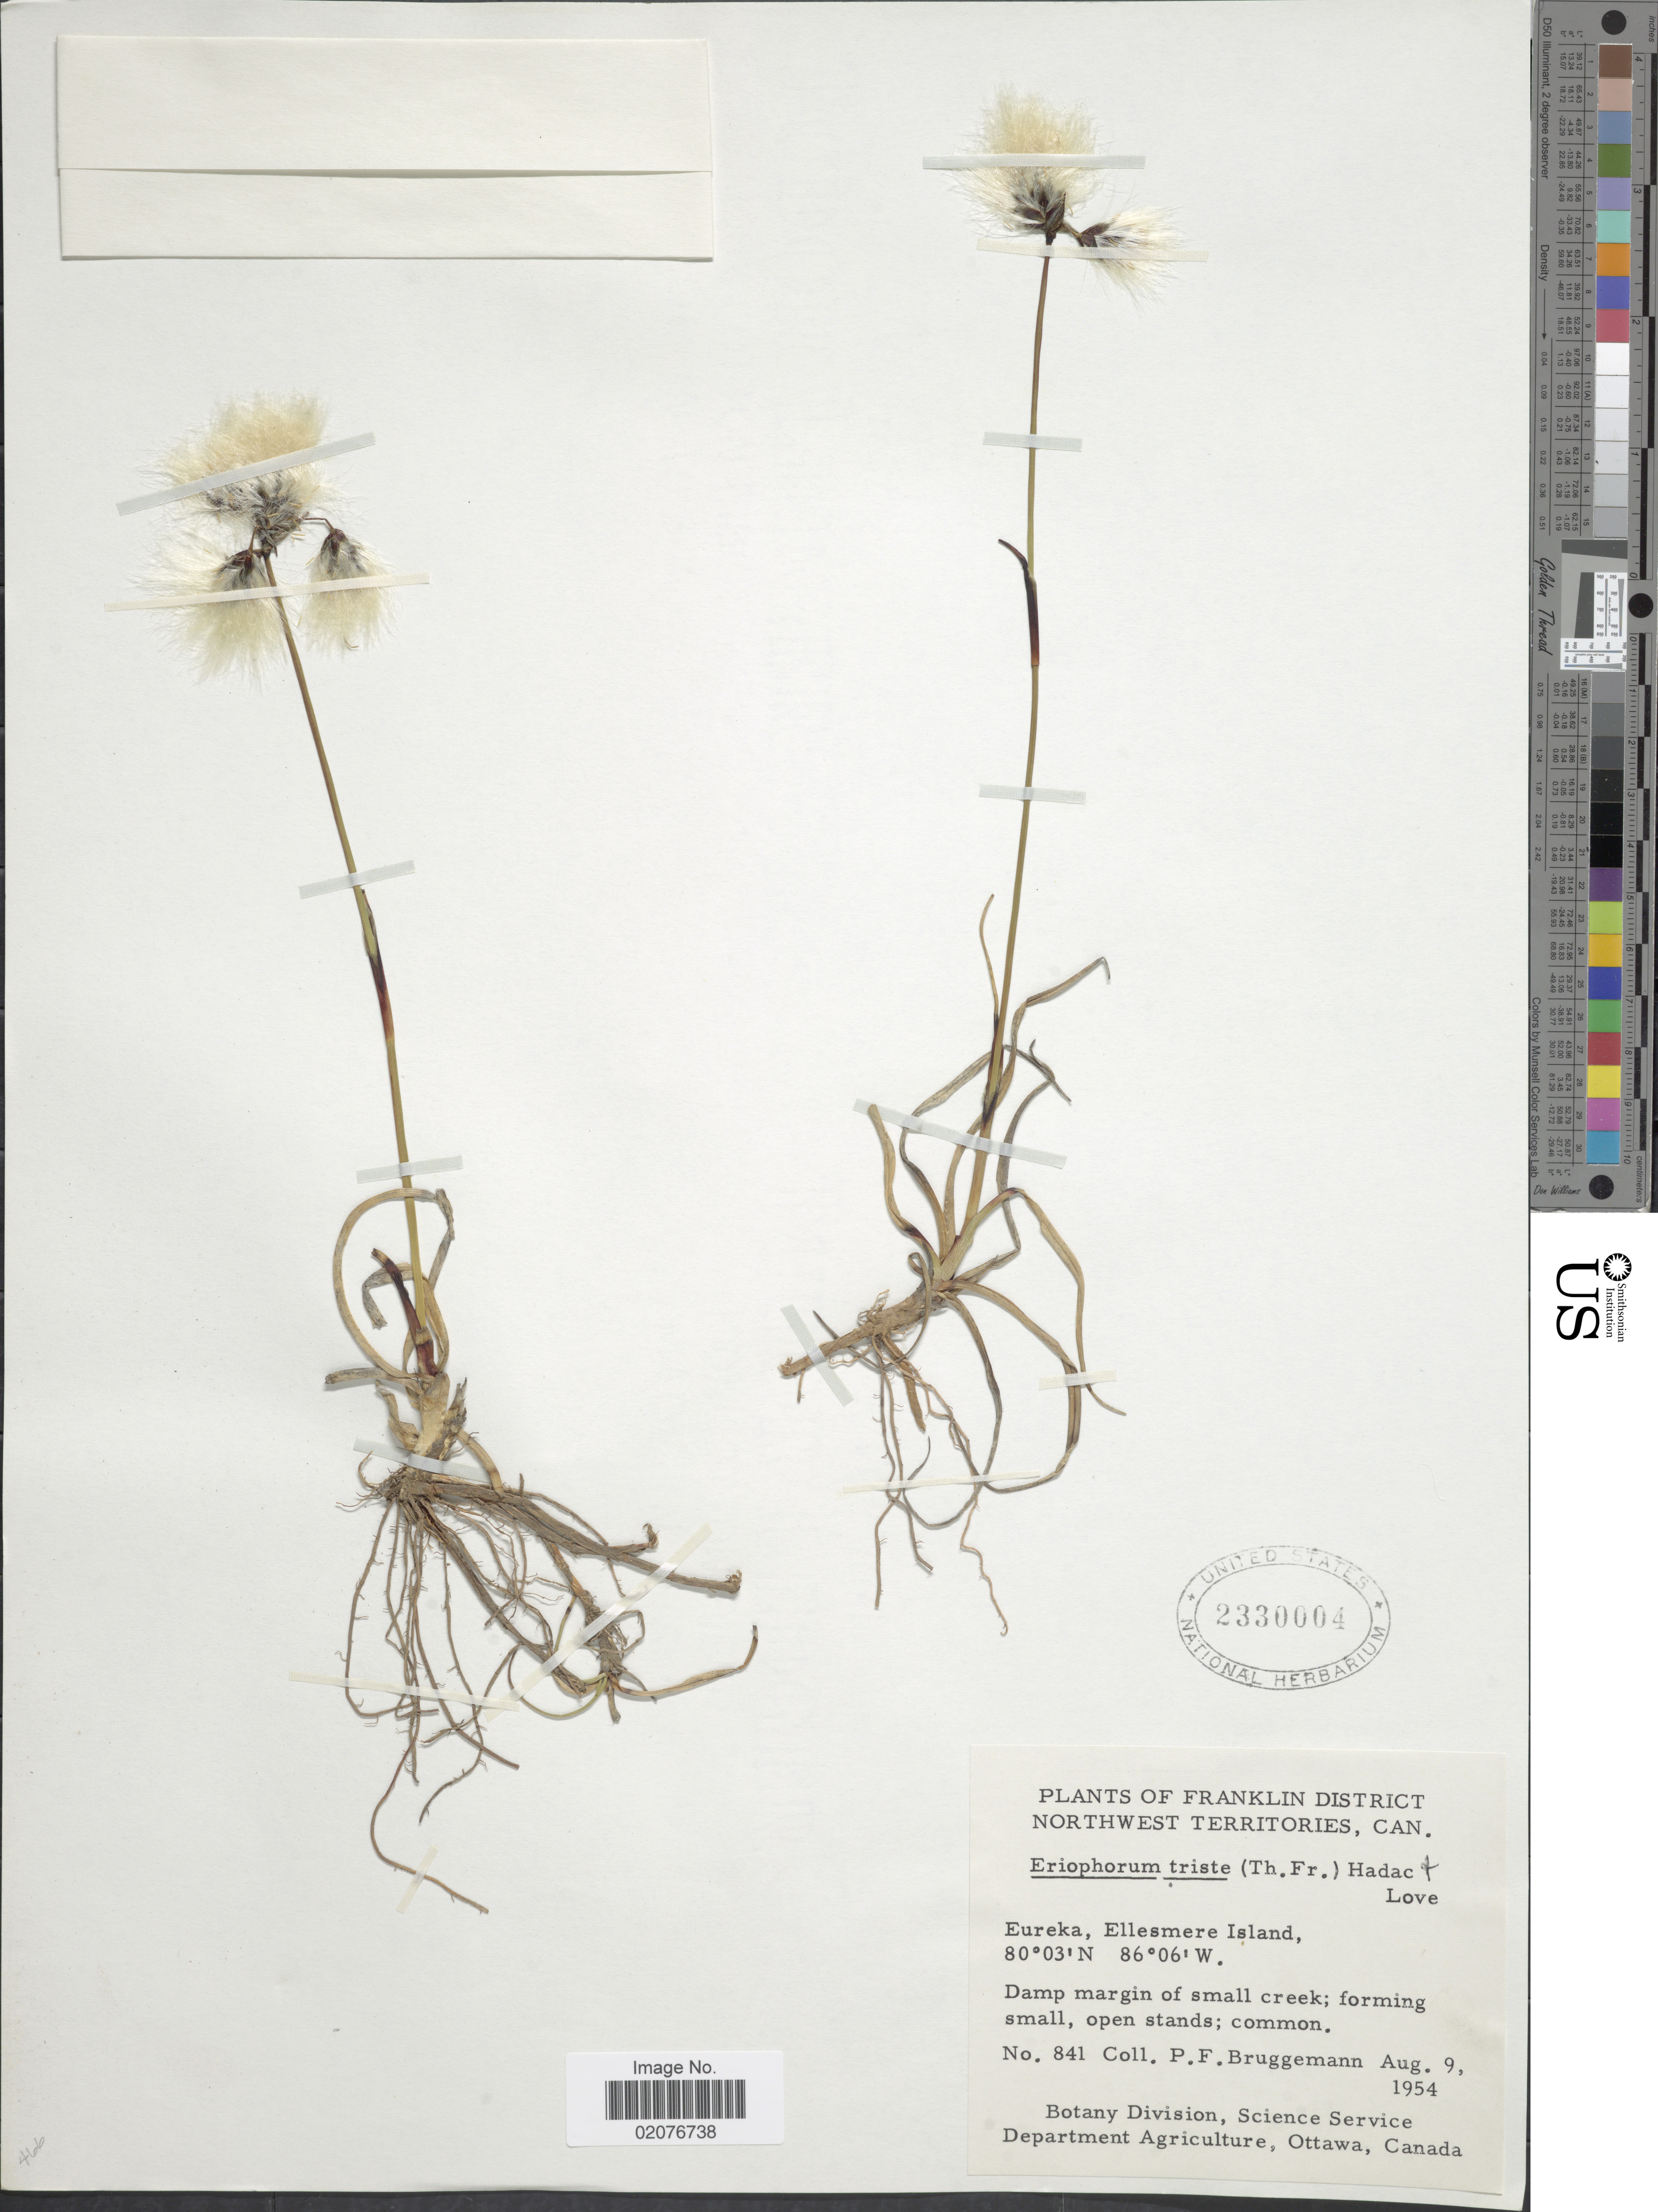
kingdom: Plantae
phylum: Tracheophyta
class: Liliopsida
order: Poales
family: Cyperaceae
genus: Eriophorum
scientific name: Eriophorum angustifolium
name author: Honck.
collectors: P. Bruggemann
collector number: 841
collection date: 1954-08-09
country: Canada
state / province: Northwest Territories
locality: Franklin District, Eureka, Ellesmere Island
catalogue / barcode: US 2330004